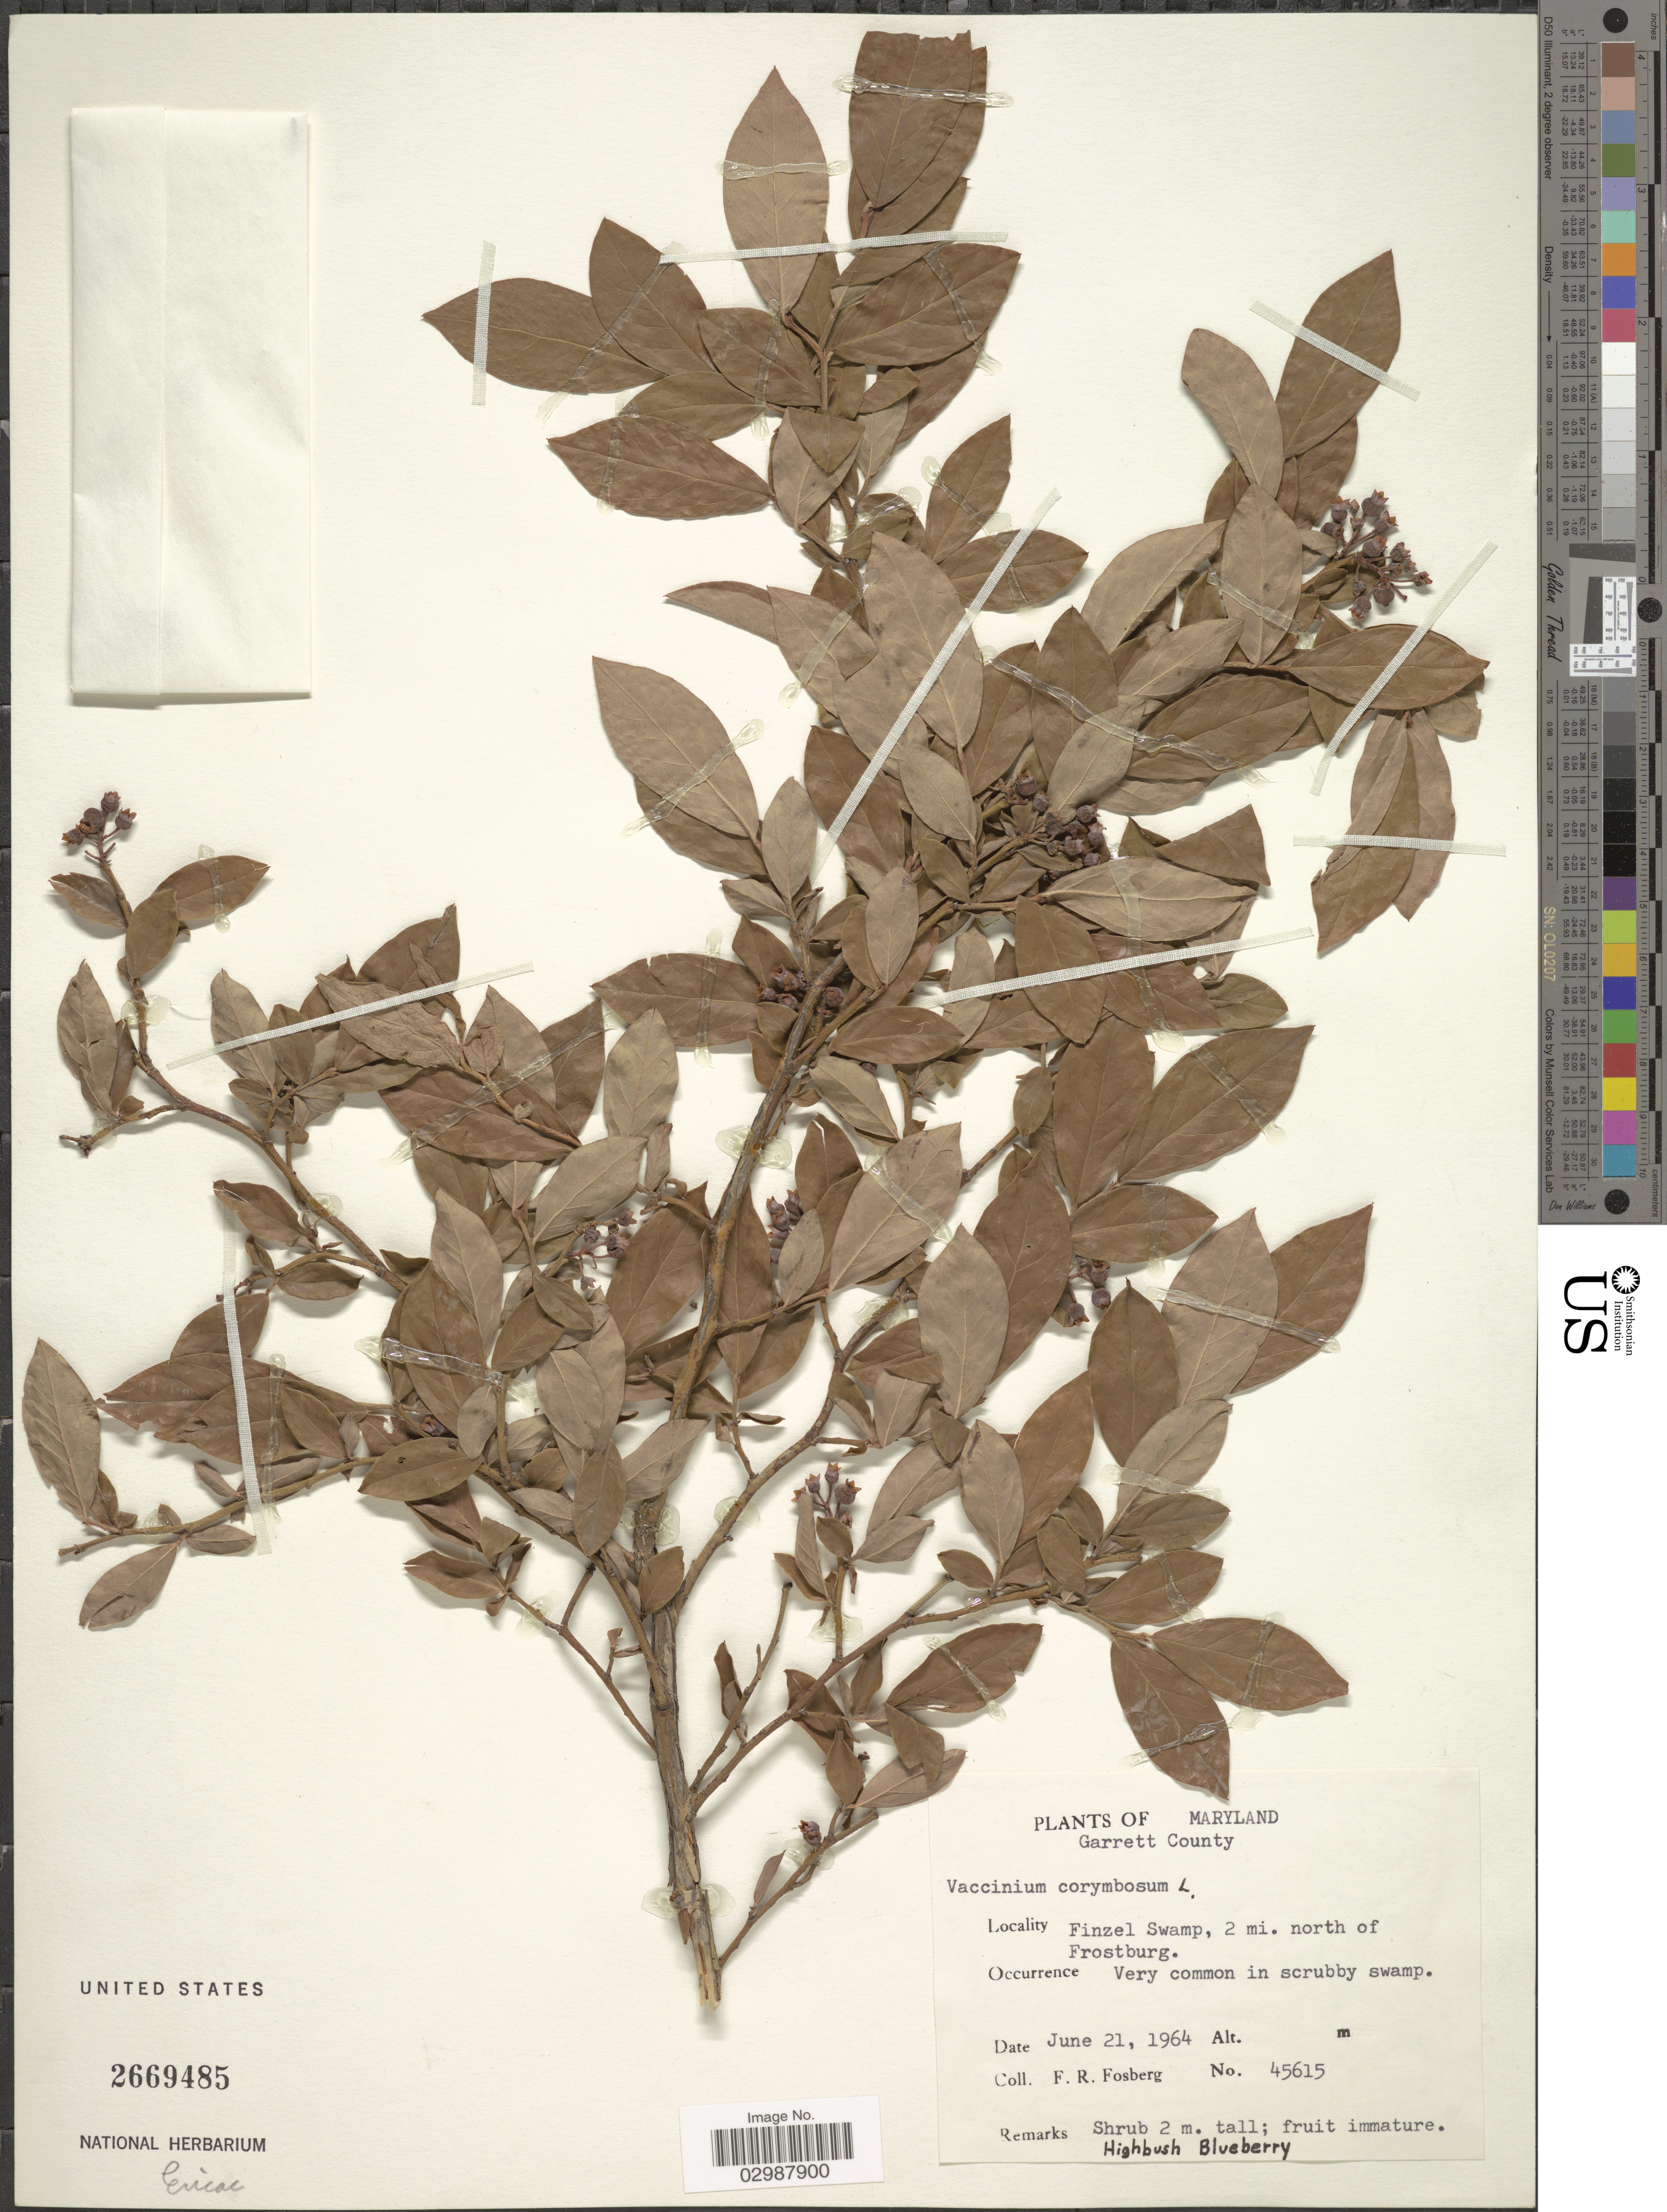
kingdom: Plantae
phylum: Tracheophyta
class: Magnoliopsida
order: Ericales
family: Ericaceae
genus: Vaccinium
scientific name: Vaccinium corymbosum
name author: L.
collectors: F. R. Fosberg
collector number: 45615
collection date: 1964-06-21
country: United States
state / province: Maryland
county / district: Garrett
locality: Garrett County. Finzel Swamp, 2 mi. north of Frostburg.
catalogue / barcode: US 2669485